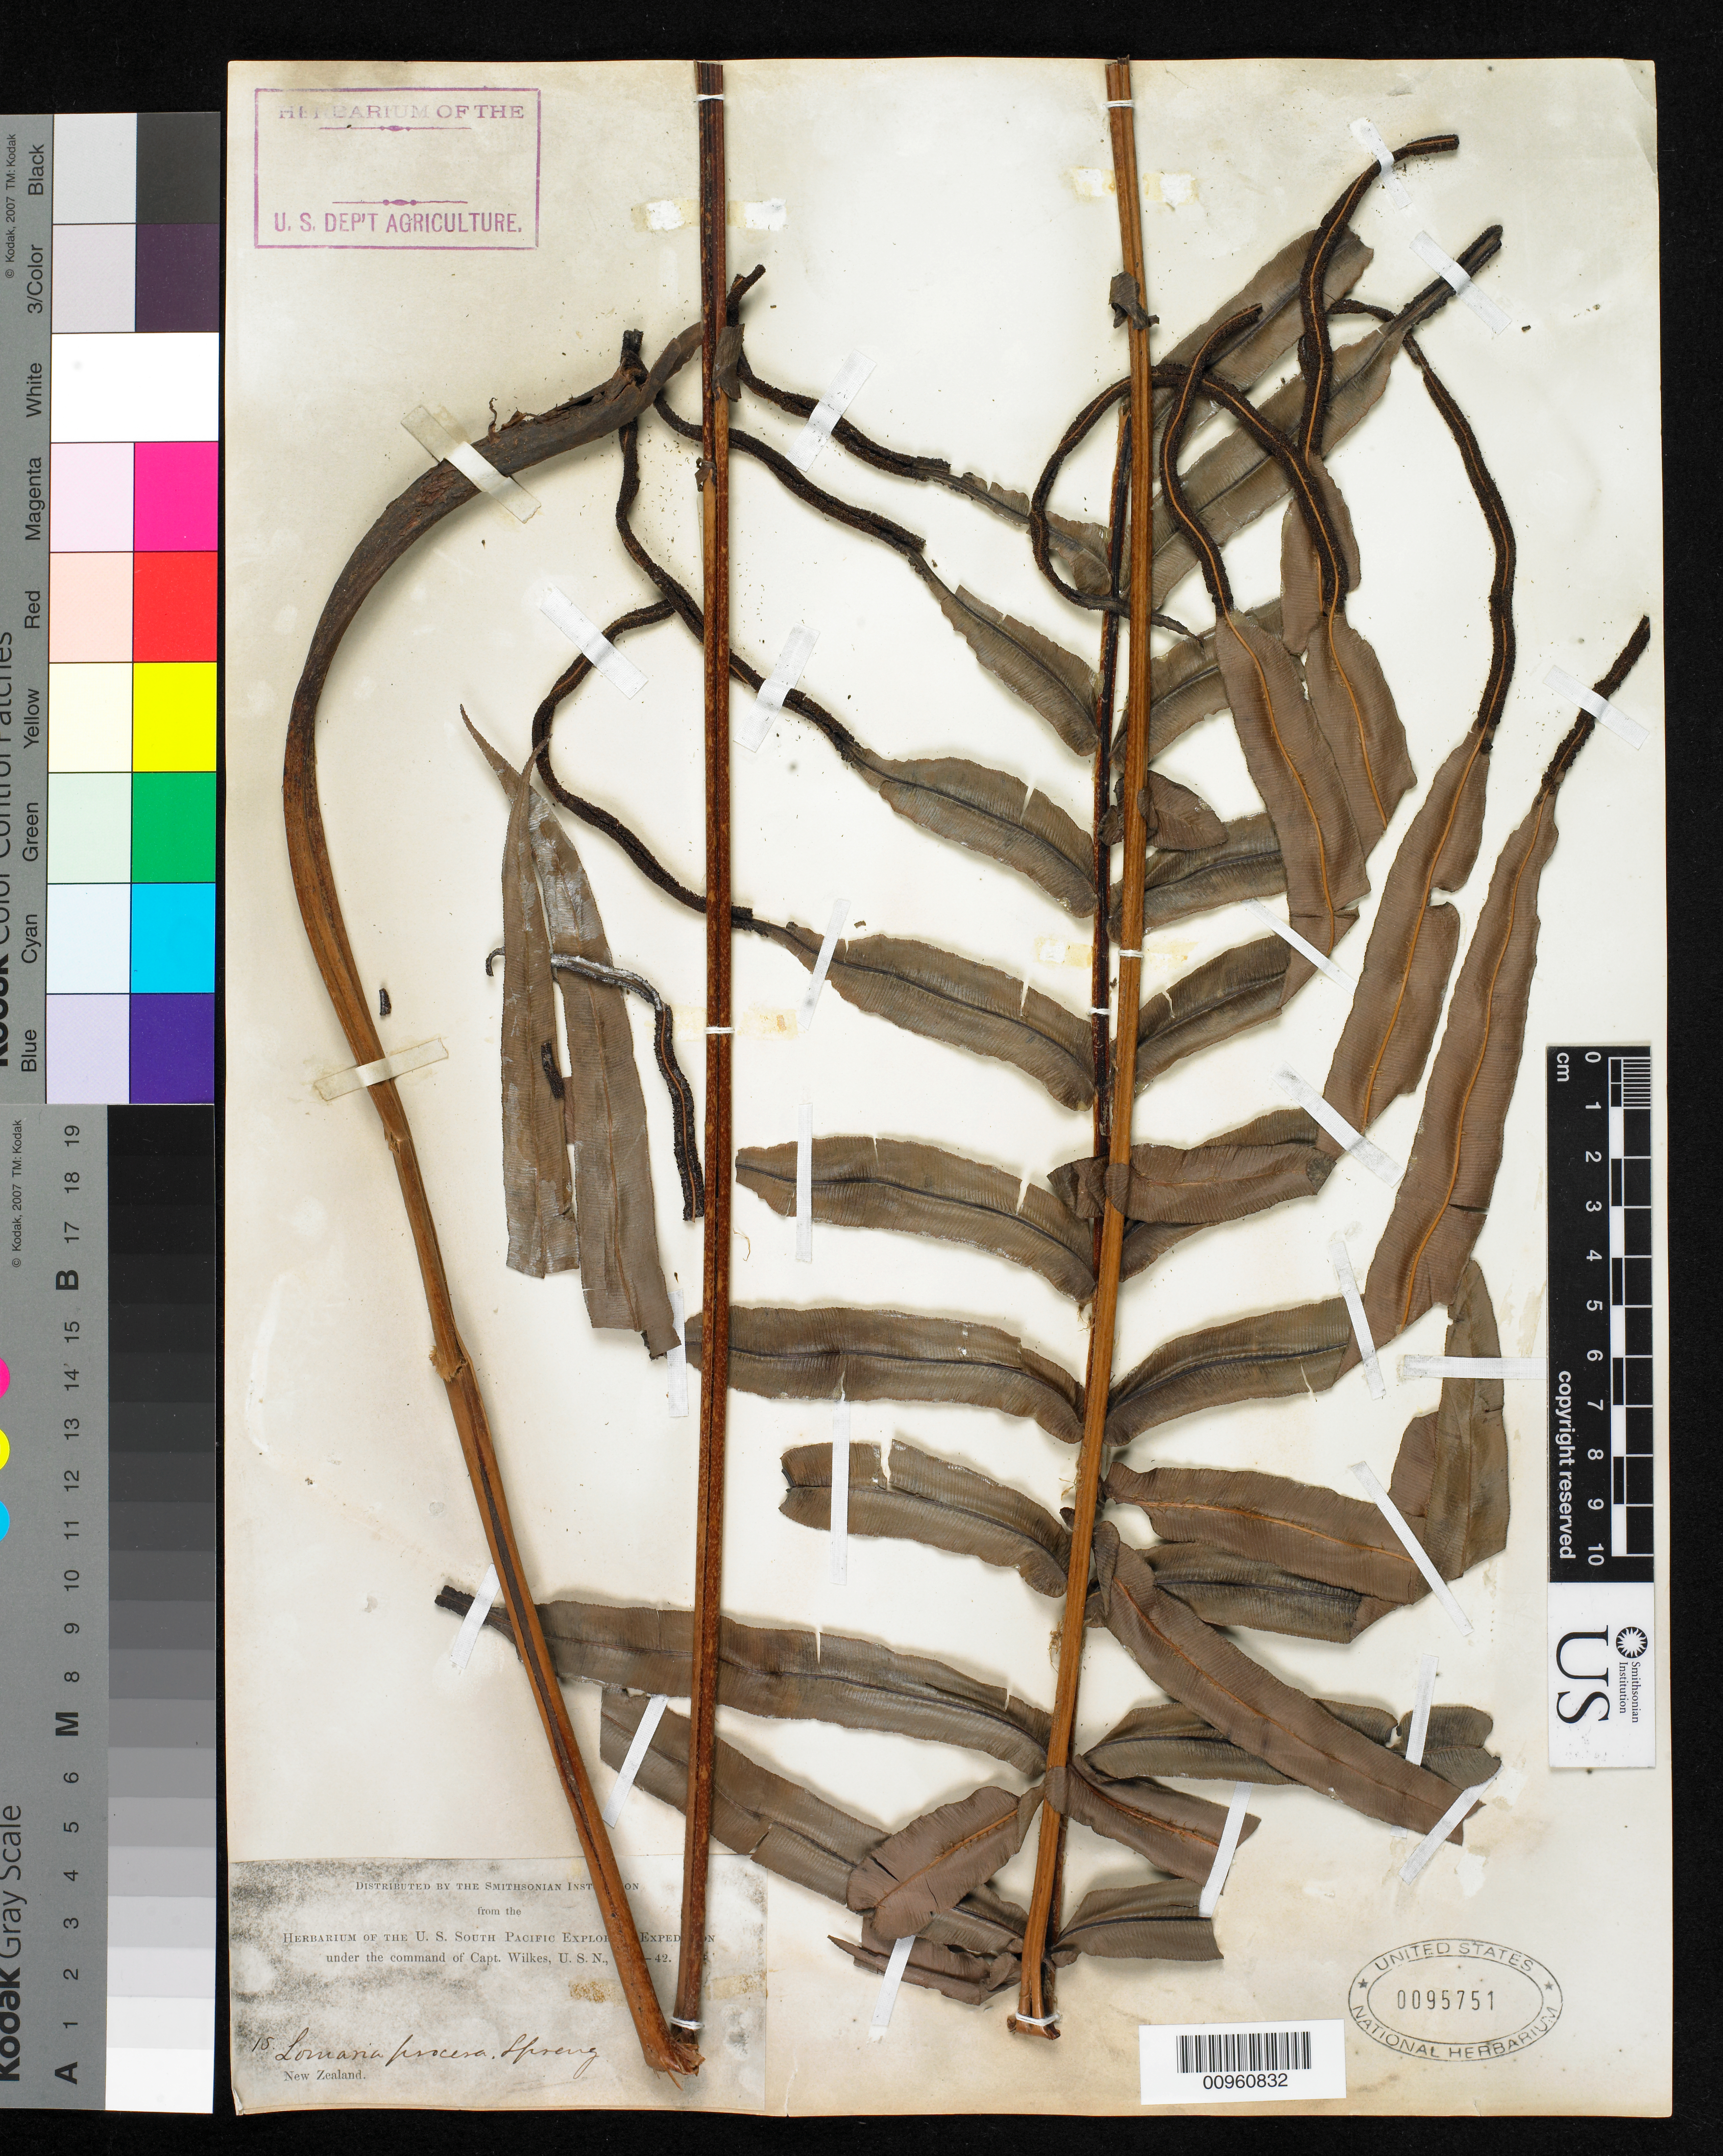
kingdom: Plantae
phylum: Tracheophyta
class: Polypodiopsida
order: Polypodiales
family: Blechnaceae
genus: Blechnum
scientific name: Blechnum procerum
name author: (F. Först.) Sw.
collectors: Wilkes Explor. Exped.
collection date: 1838/1842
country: New Zealand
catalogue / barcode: US 95751